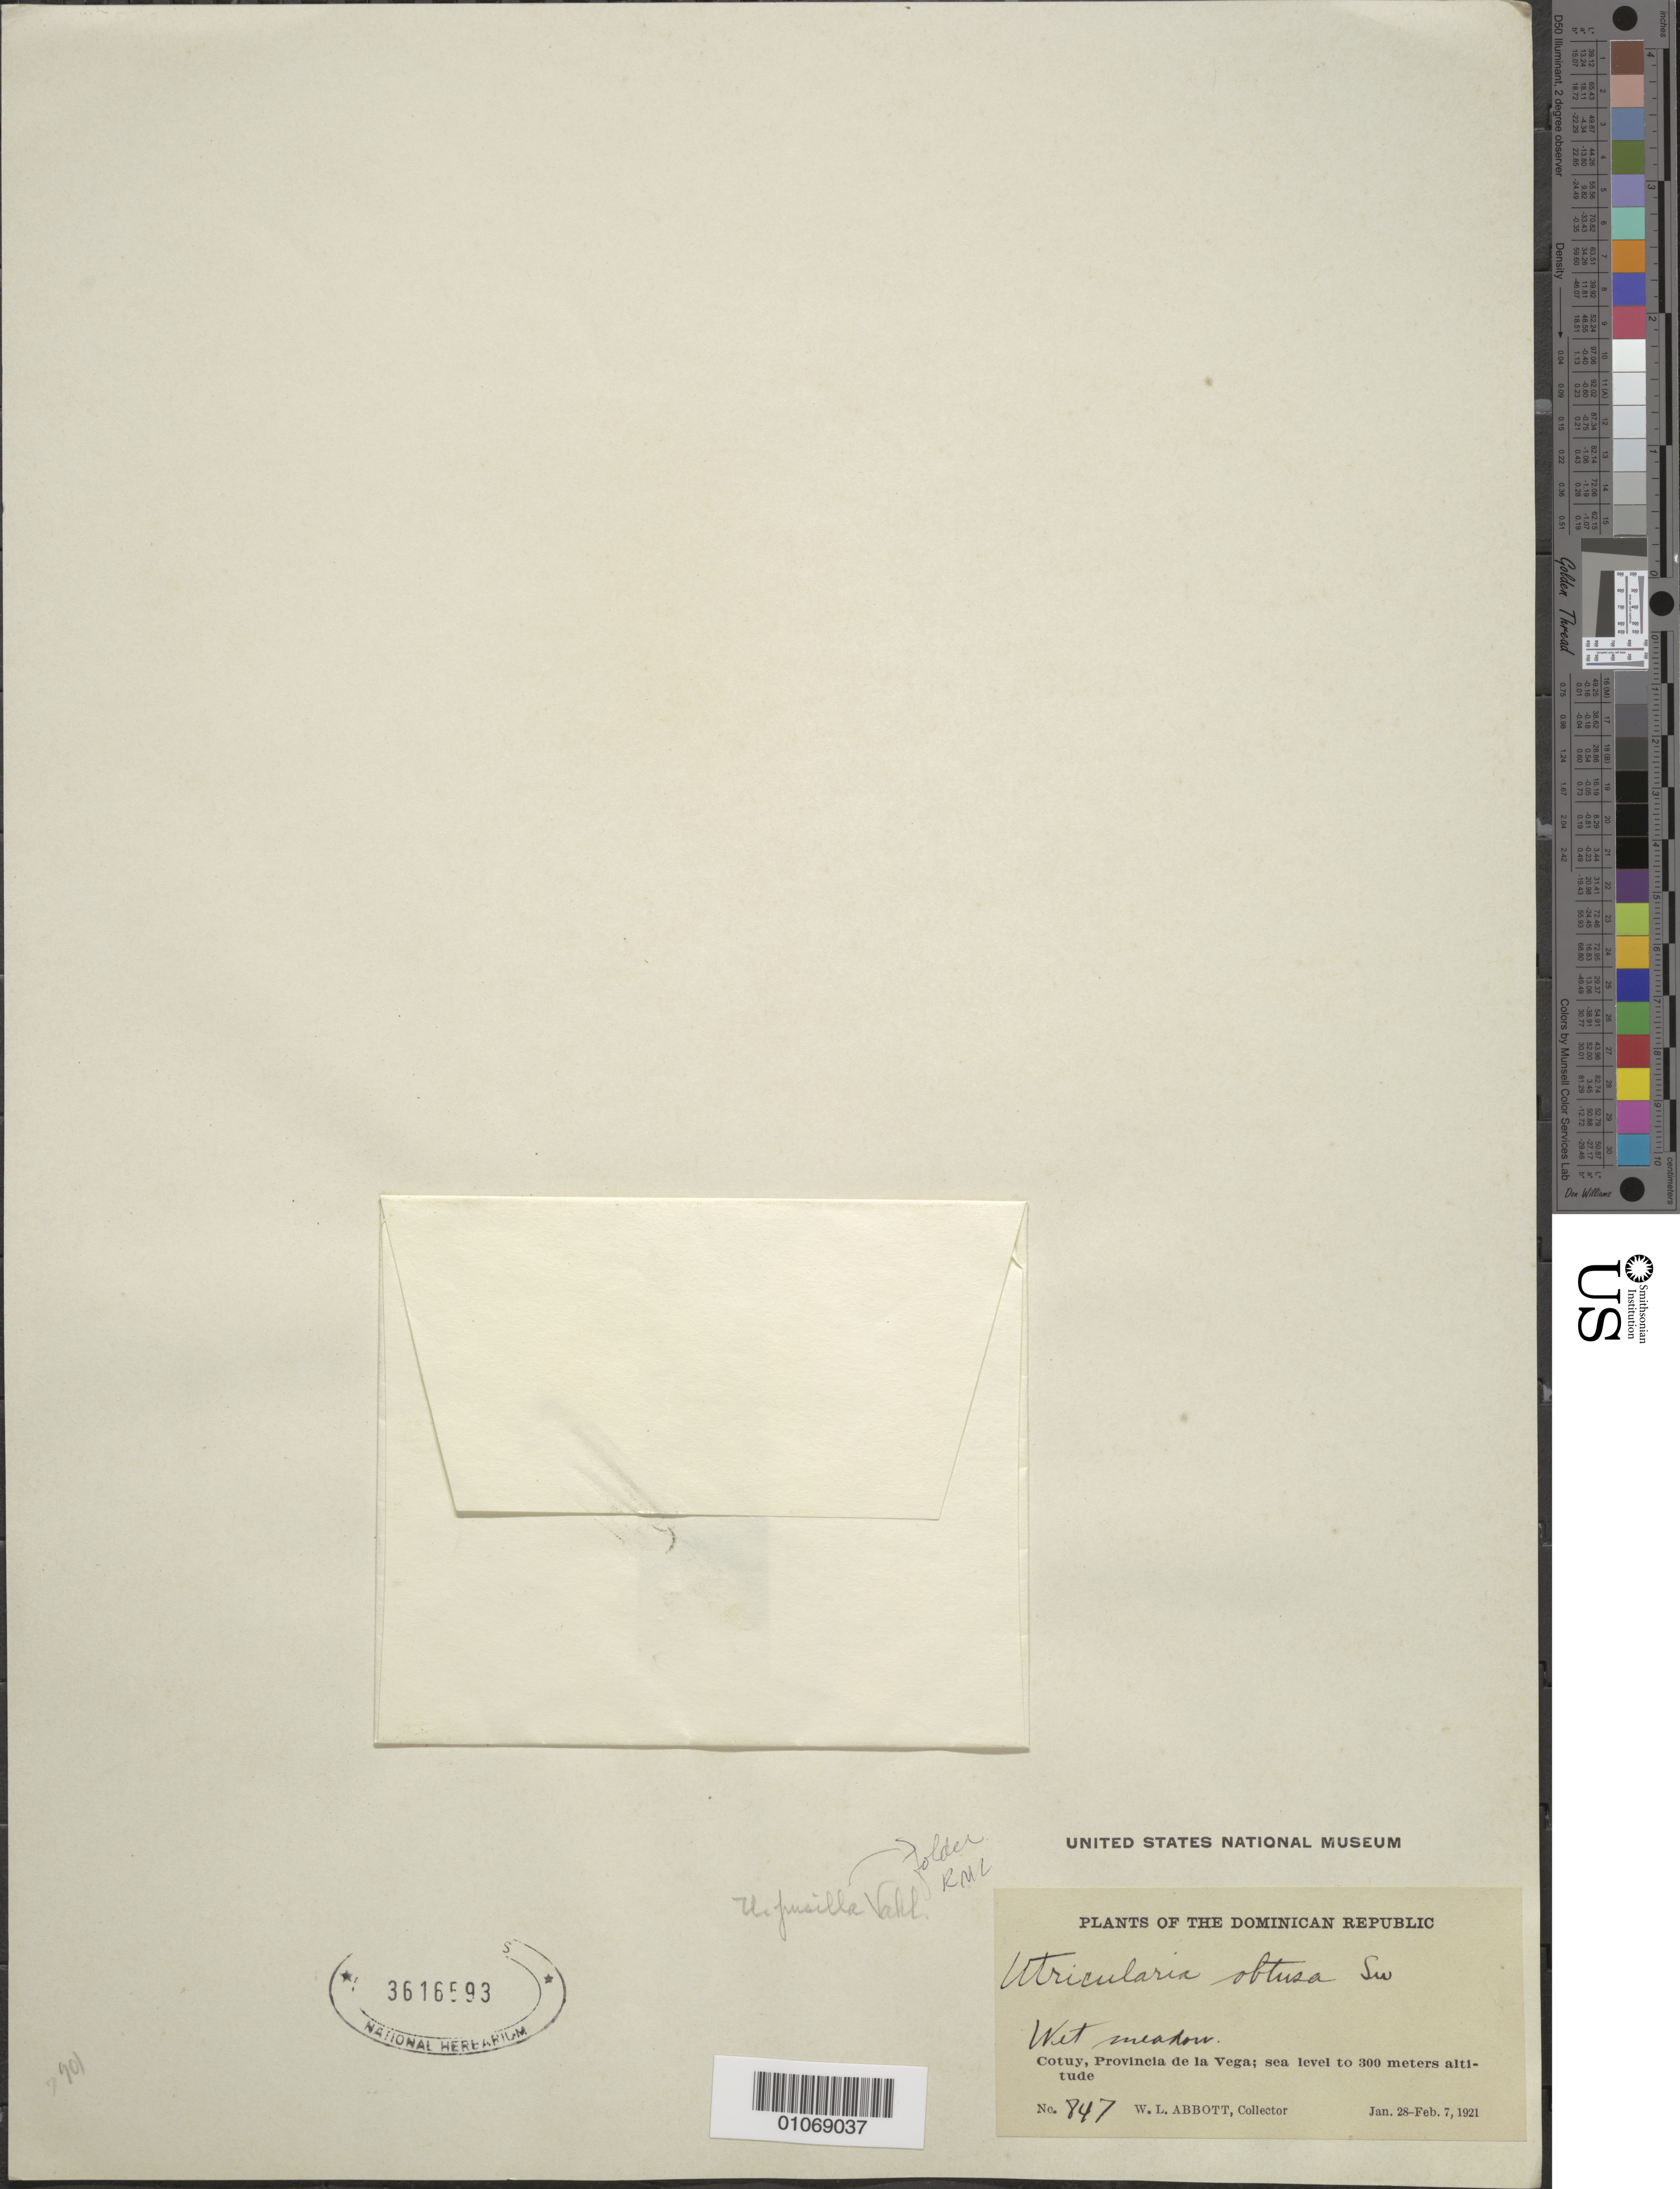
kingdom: Plantae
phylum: Tracheophyta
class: Magnoliopsida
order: Lamiales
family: Lentibulariaceae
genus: Utricularia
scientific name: Utricularia pusilla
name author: Vahl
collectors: W. L. Abbott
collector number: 847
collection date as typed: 28 Jan 1921 to 07 Feb 1921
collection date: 1921-01-28/1921-02-07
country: Dominican Republic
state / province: Sánchez Ramírez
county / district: Cotui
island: Hispaniola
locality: Cotuy, provincia de la Vega. Wet meadow.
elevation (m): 0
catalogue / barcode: US 3616593